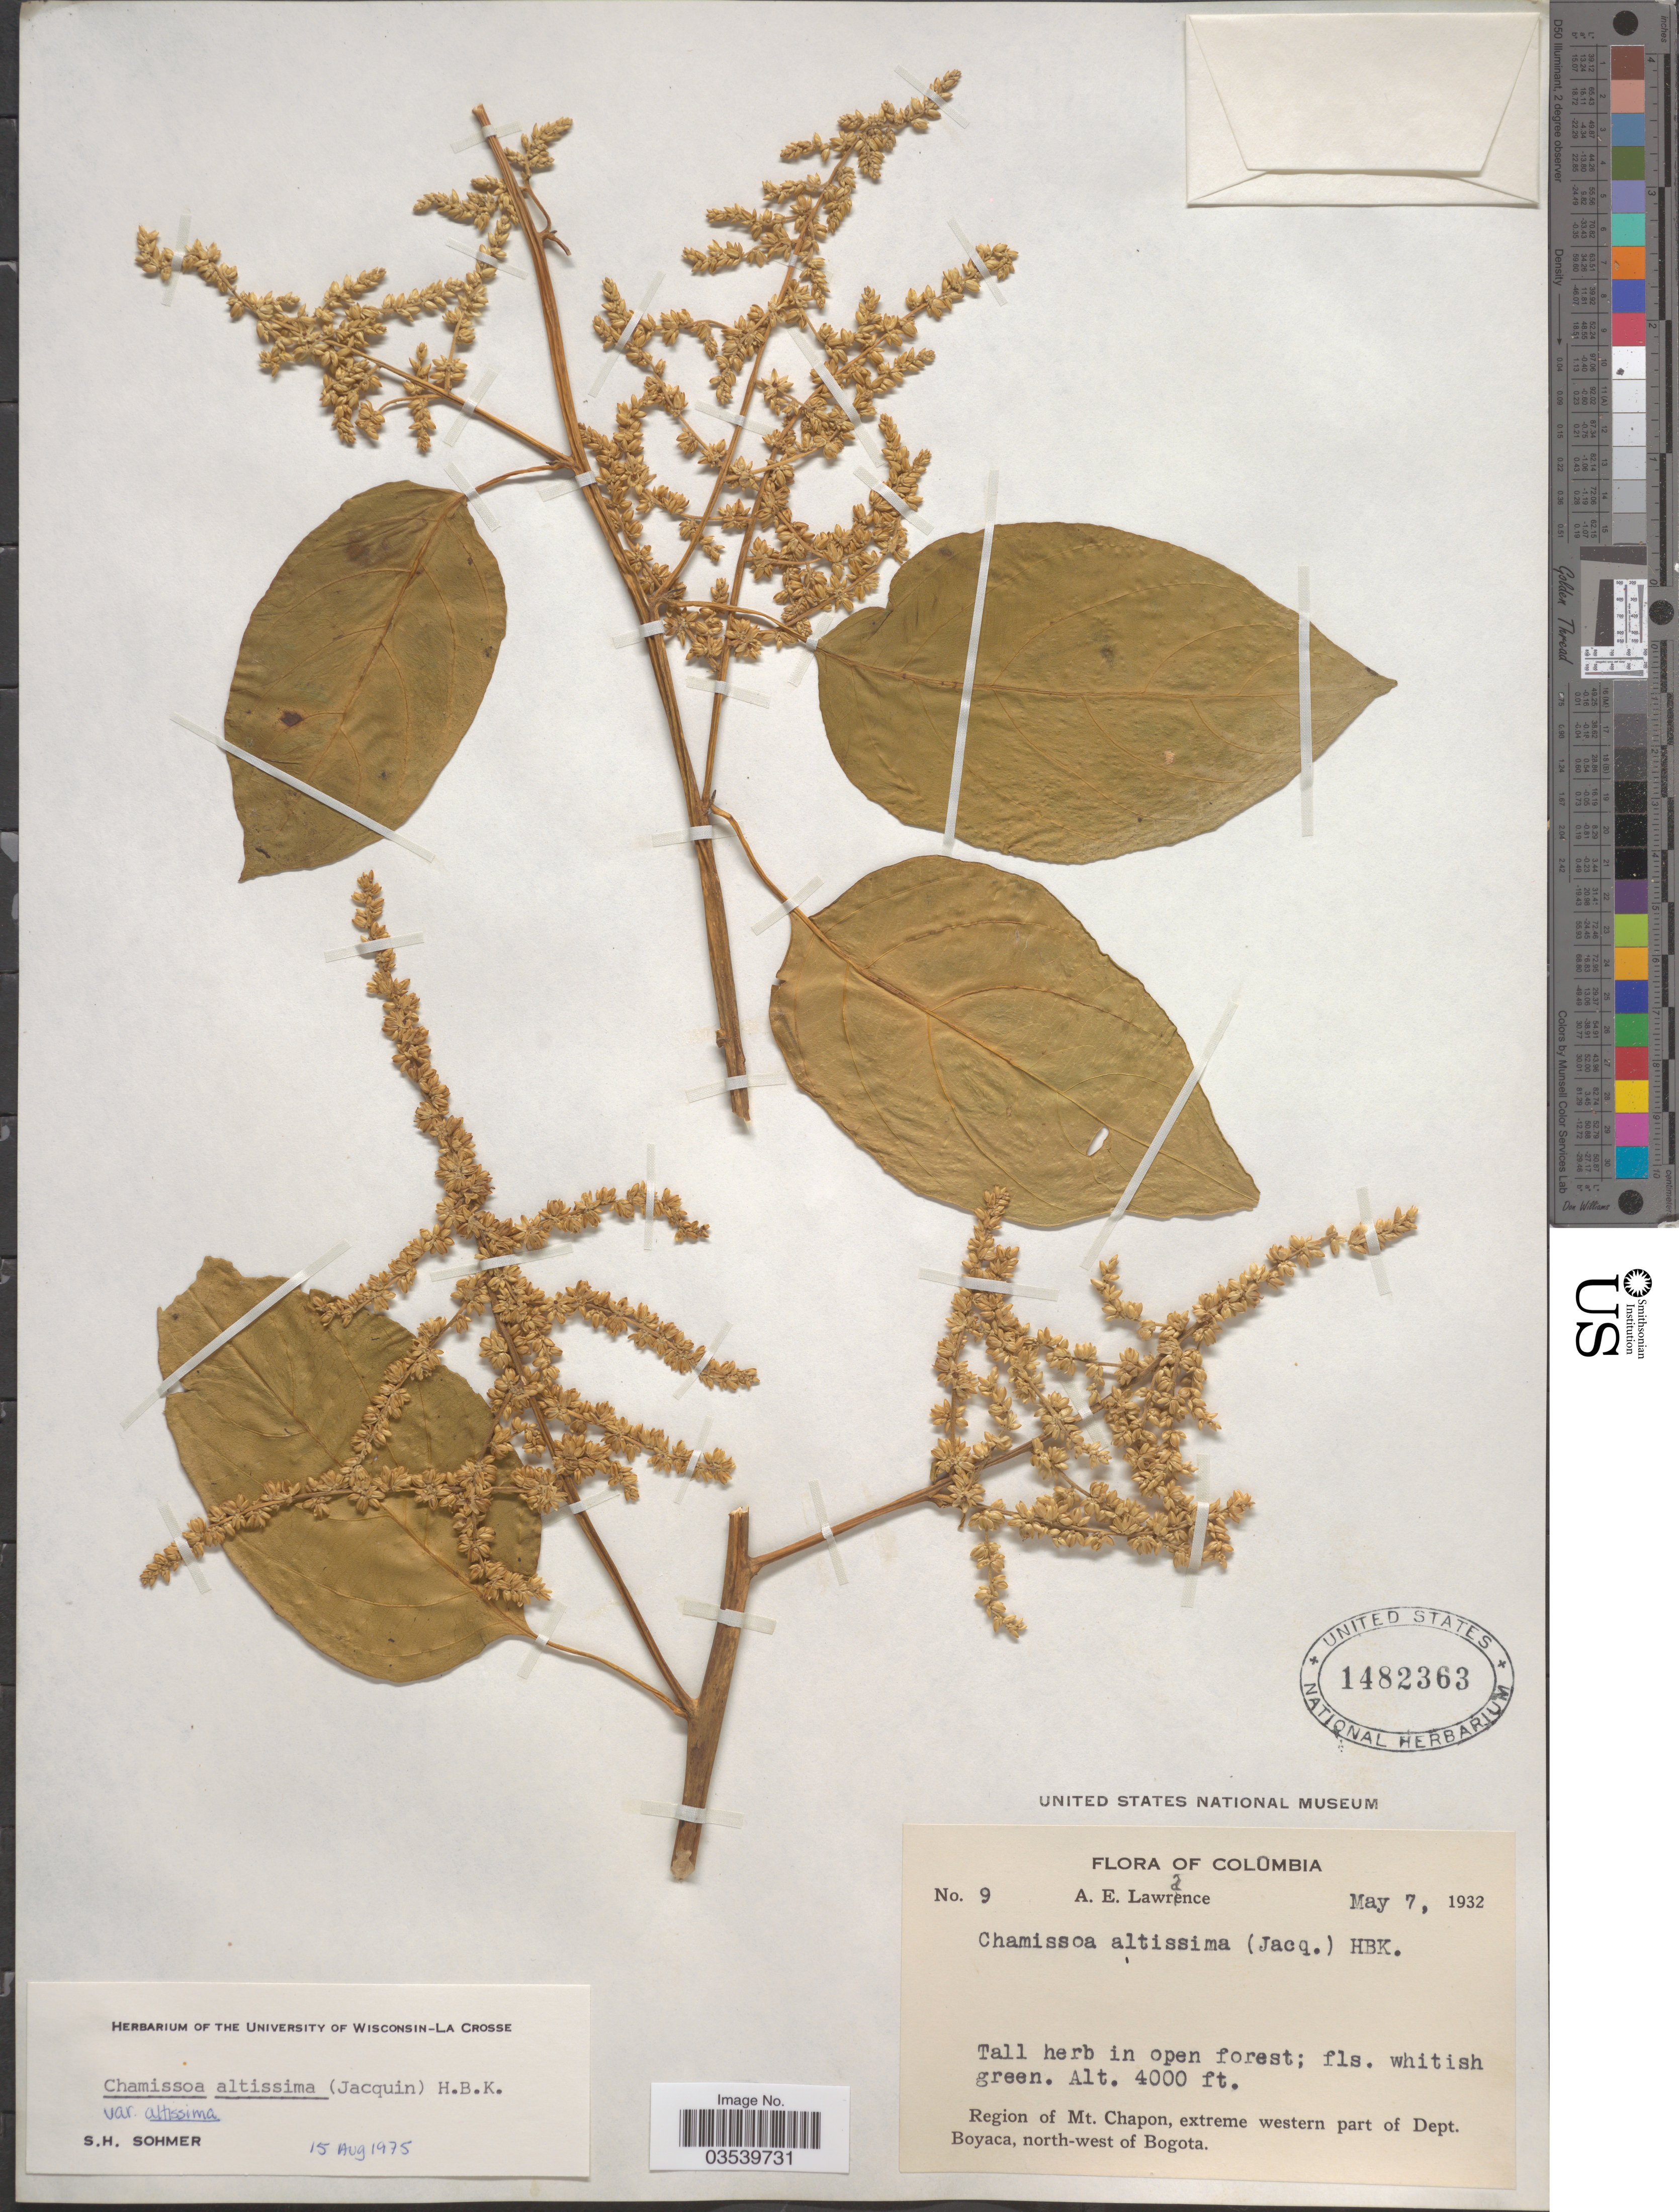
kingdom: Plantae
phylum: Tracheophyta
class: Magnoliopsida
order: Caryophyllales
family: Amaranthaceae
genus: Chamissoa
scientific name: Chamissoa altissima var. altissima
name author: (Jacq.) Kunth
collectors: A. Lawrance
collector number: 9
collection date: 1932-05-07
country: Colombia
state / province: Bogota D.C.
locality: Region of Mt. Chapon, extreme western part of Dept. Boyaca, north-west of Bogota.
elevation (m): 1219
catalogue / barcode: US 1482363